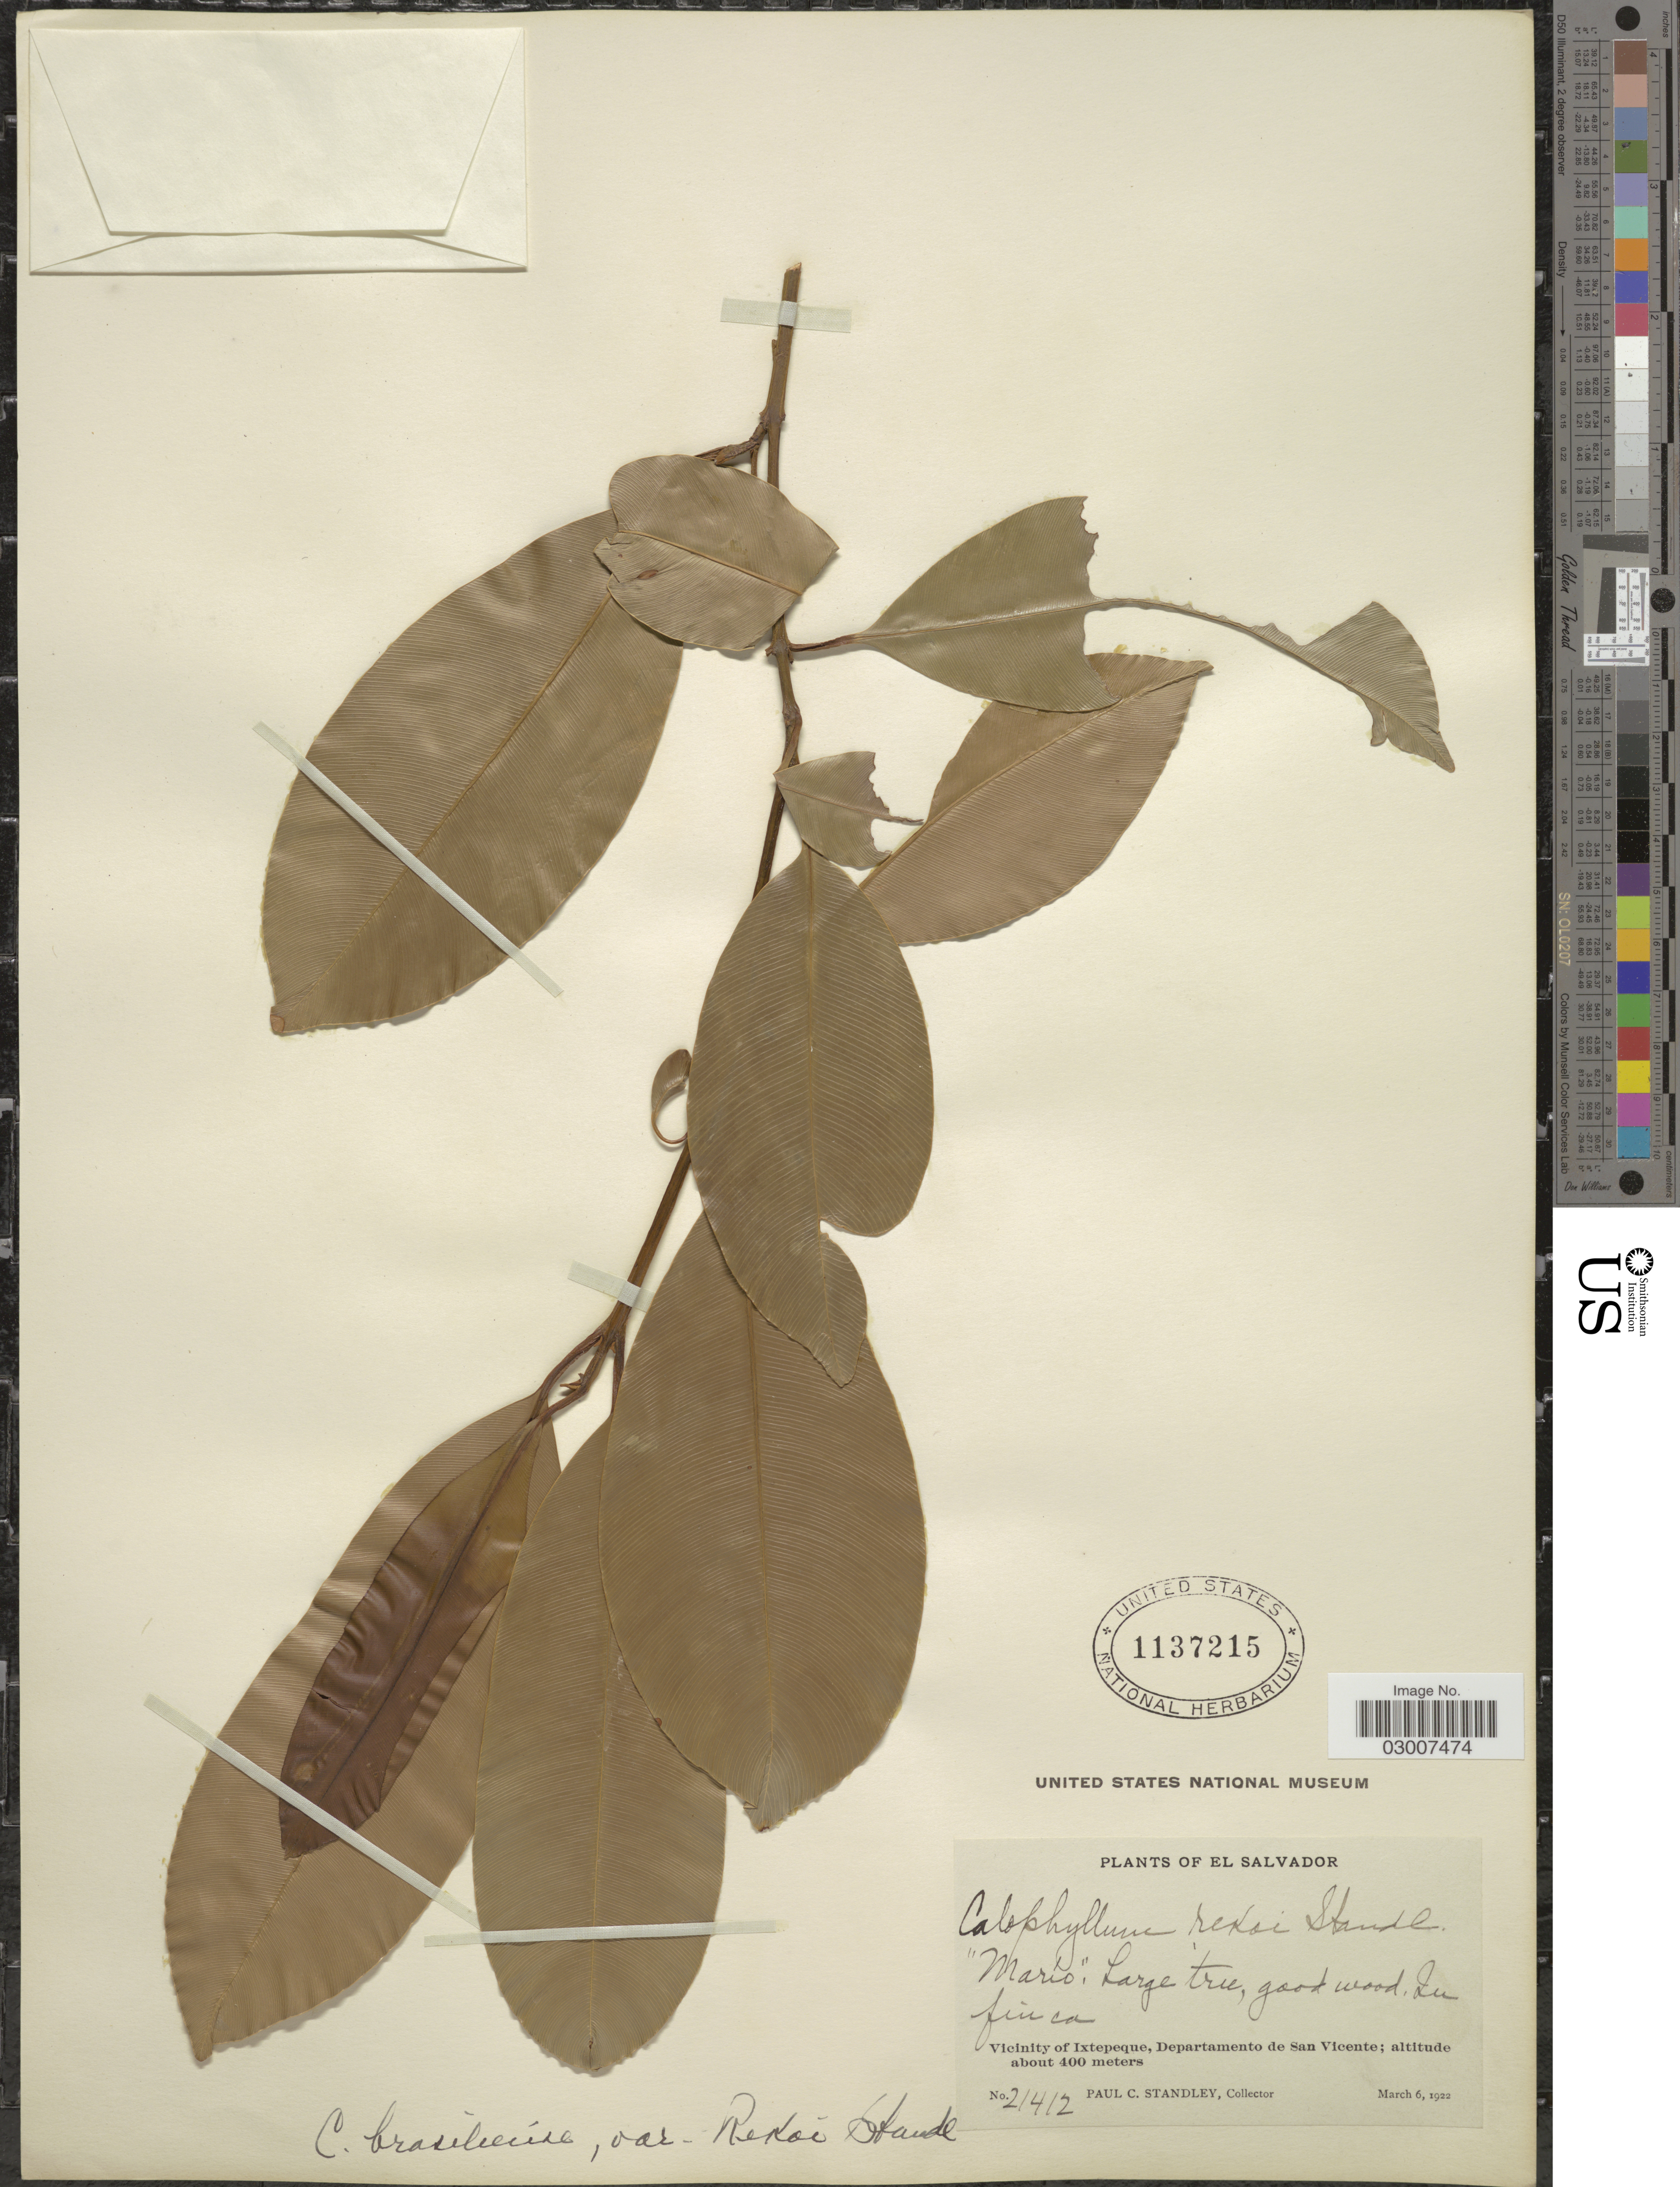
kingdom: Plantae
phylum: Tracheophyta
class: Magnoliopsida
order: Malpighiales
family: Calophyllaceae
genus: Calophyllum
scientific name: Calophyllum brasiliense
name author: Cambess.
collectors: P. C. Standley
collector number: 21412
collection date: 1922-03-06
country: El Salvador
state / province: San Vincente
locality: Vicinity of Ixtepeque, Departamento de San Vicente.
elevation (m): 400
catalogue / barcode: US 1137215